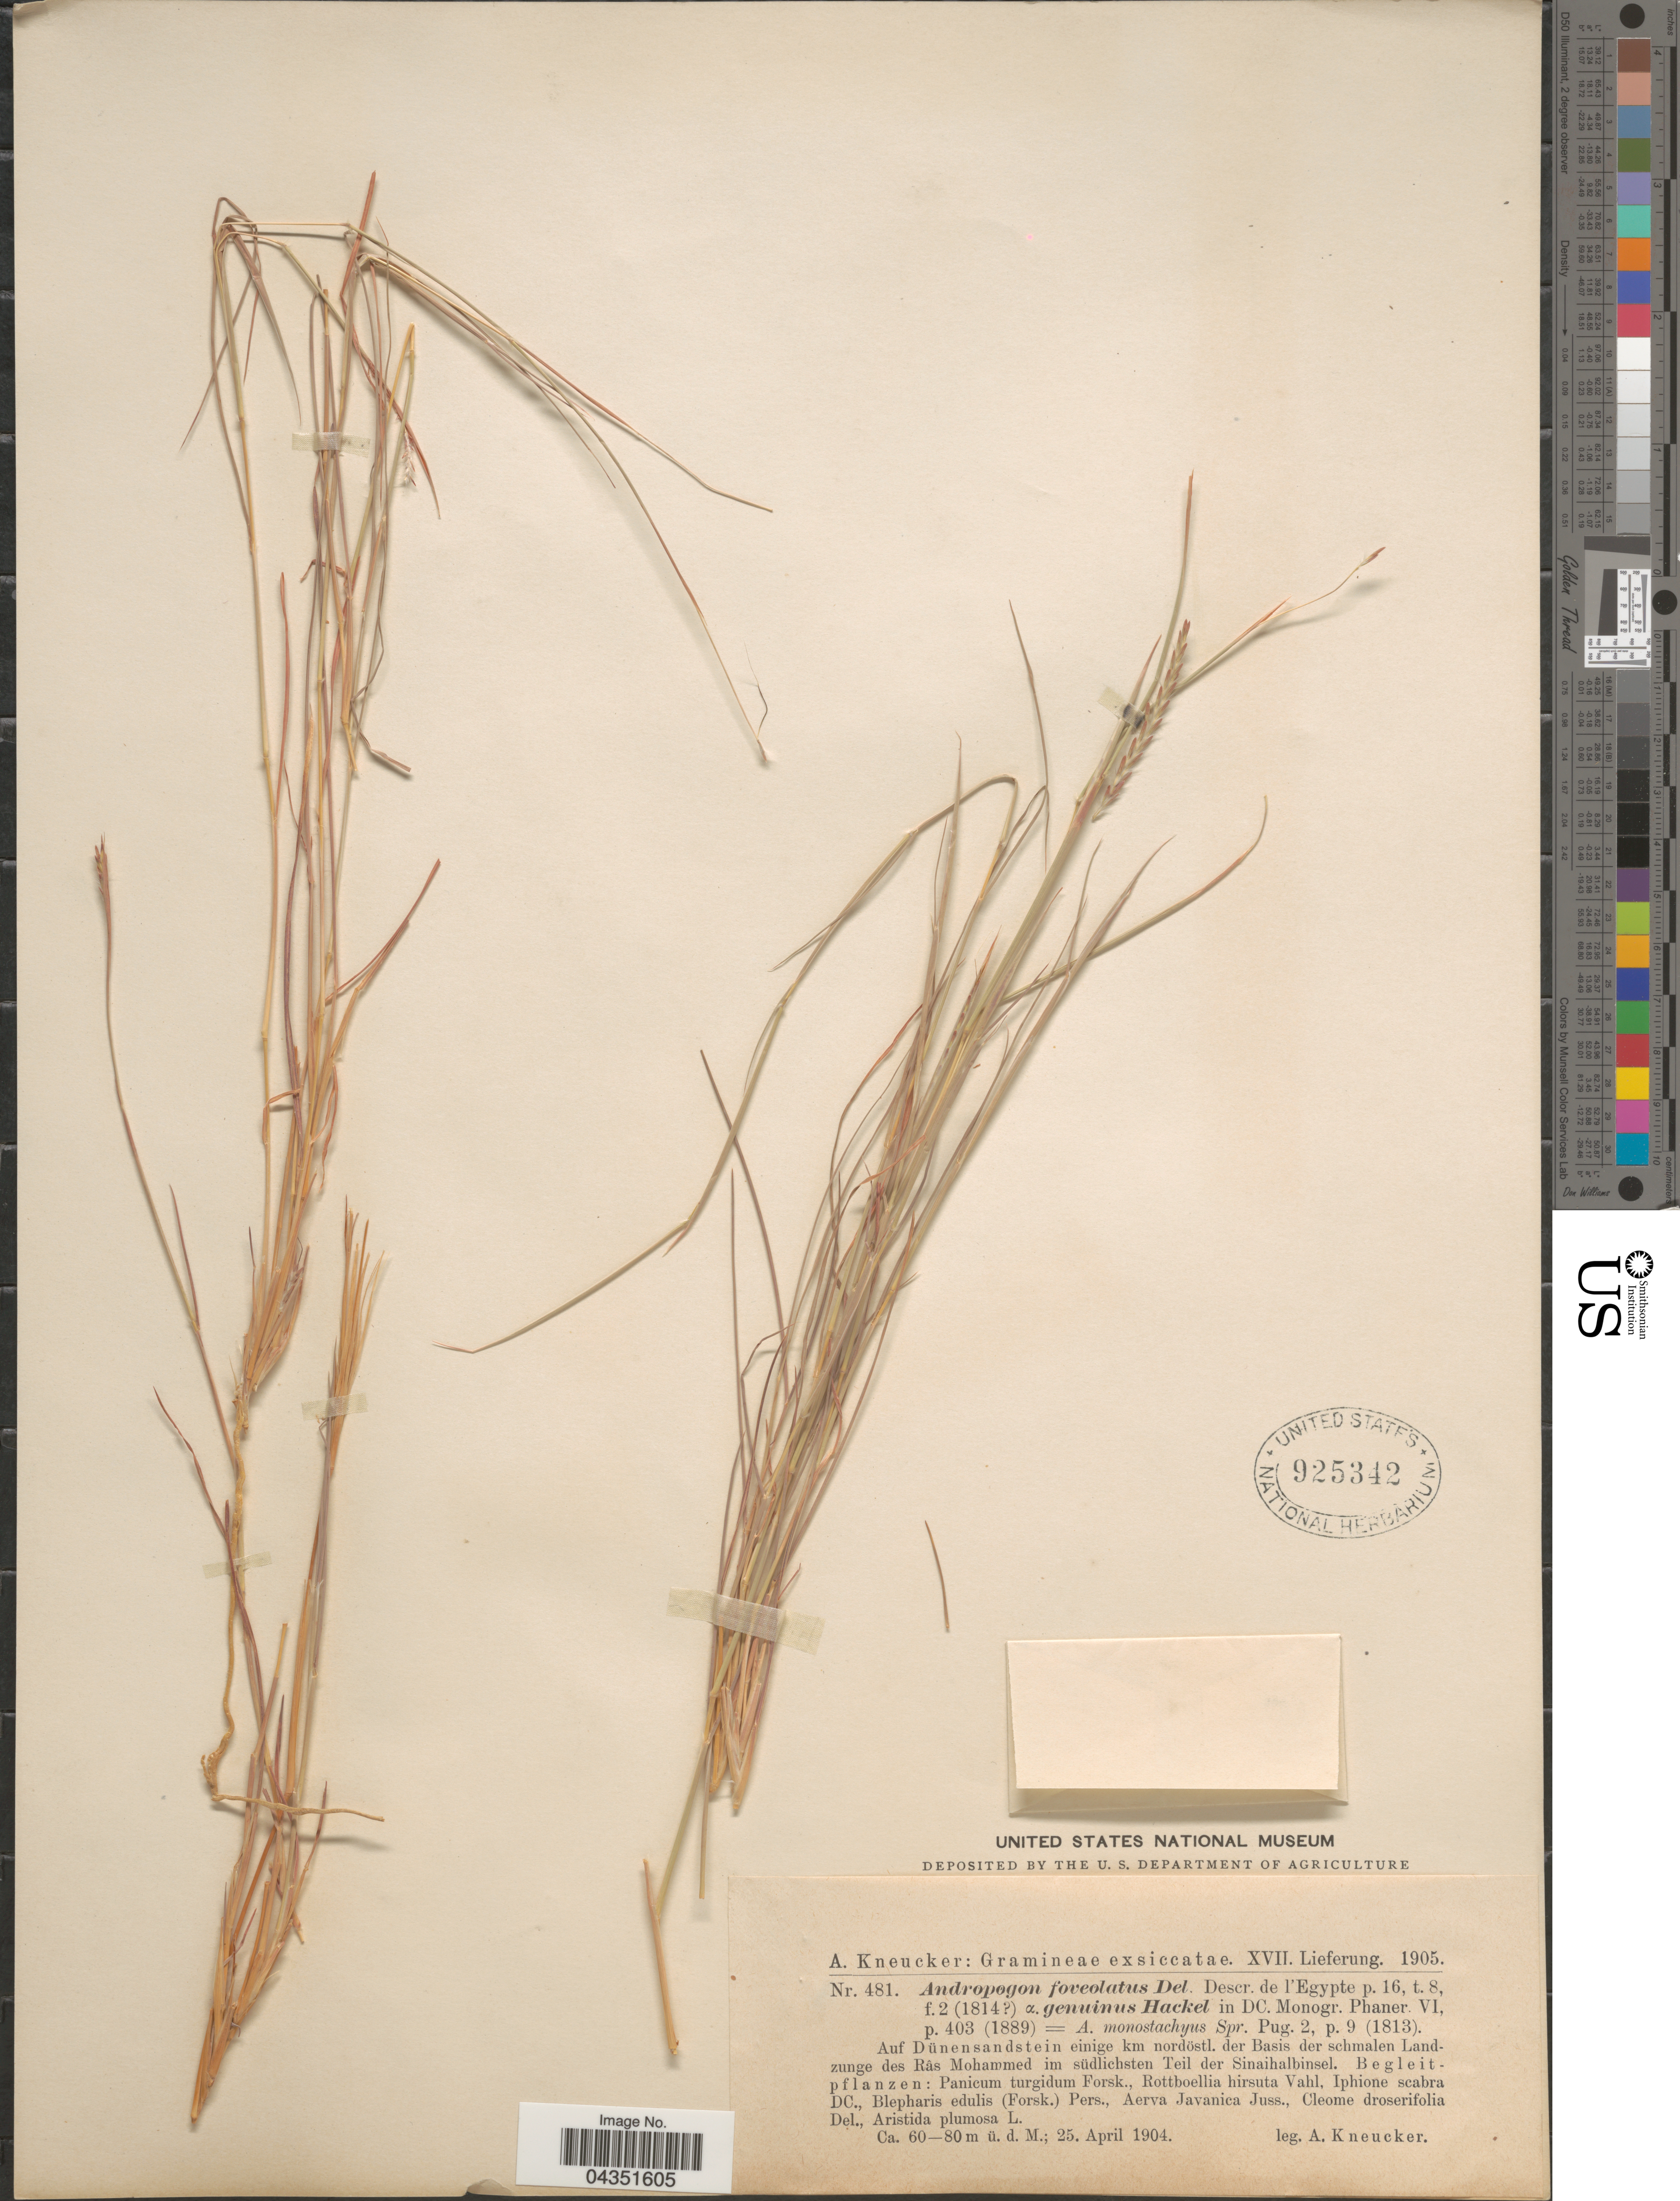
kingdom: Plantae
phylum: Tracheophyta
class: Liliopsida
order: Poales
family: Poaceae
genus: Eremopogon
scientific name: Eremopogon foveolatus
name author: (Delile) Stapf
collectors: A. Kneucker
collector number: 481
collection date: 1904-04-25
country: Egypt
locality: Auf Dünensandstein einige km nordöstl. der Basis der schmalen Landzunge des Râs Mohammed im südlichsten Teil der Sinaihalbinsel.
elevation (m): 60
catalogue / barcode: US 925342